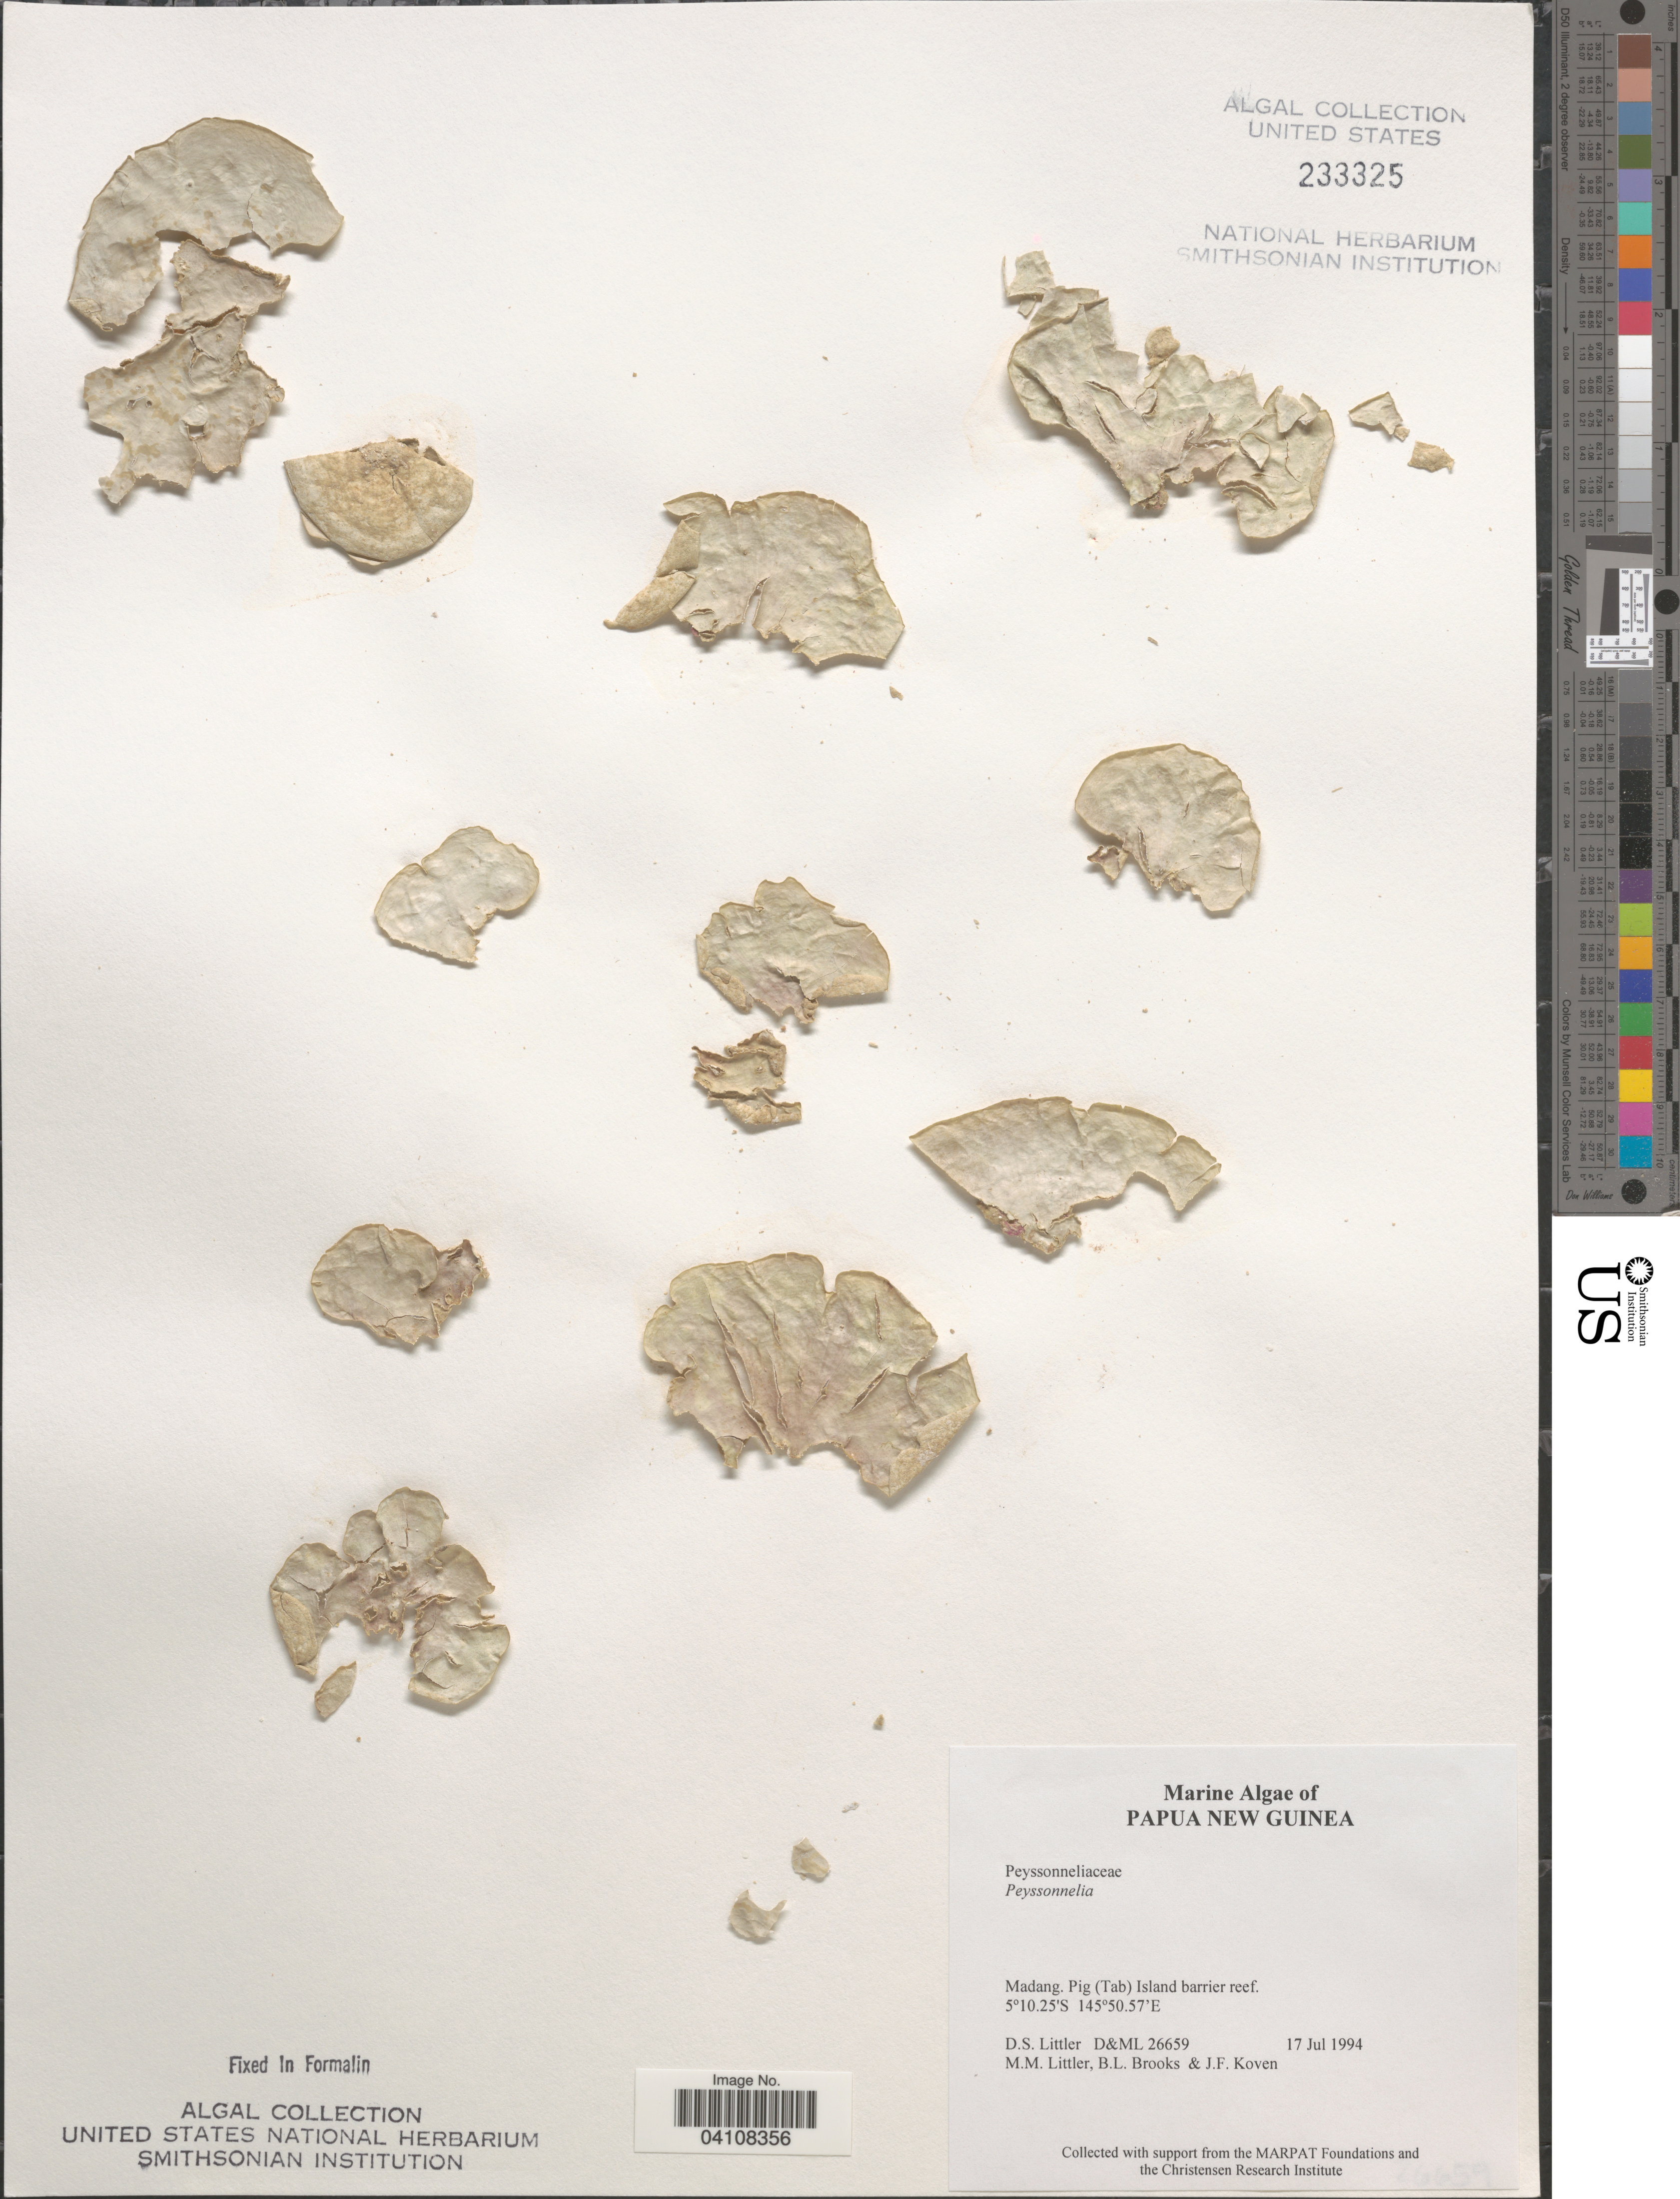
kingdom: Plantae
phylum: Rhodophyta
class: Florideophyceae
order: Peyssonneliales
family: Peyssonneliaceae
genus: Peyssonnelia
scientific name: Peyssonnelia sp.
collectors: D. S. Littler, B. Brooks & J. Koven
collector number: D&ML26659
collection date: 1994-07-17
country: Papua New Guinea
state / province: Madang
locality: Pig (Tab) Island barrier reef.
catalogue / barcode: US 233325